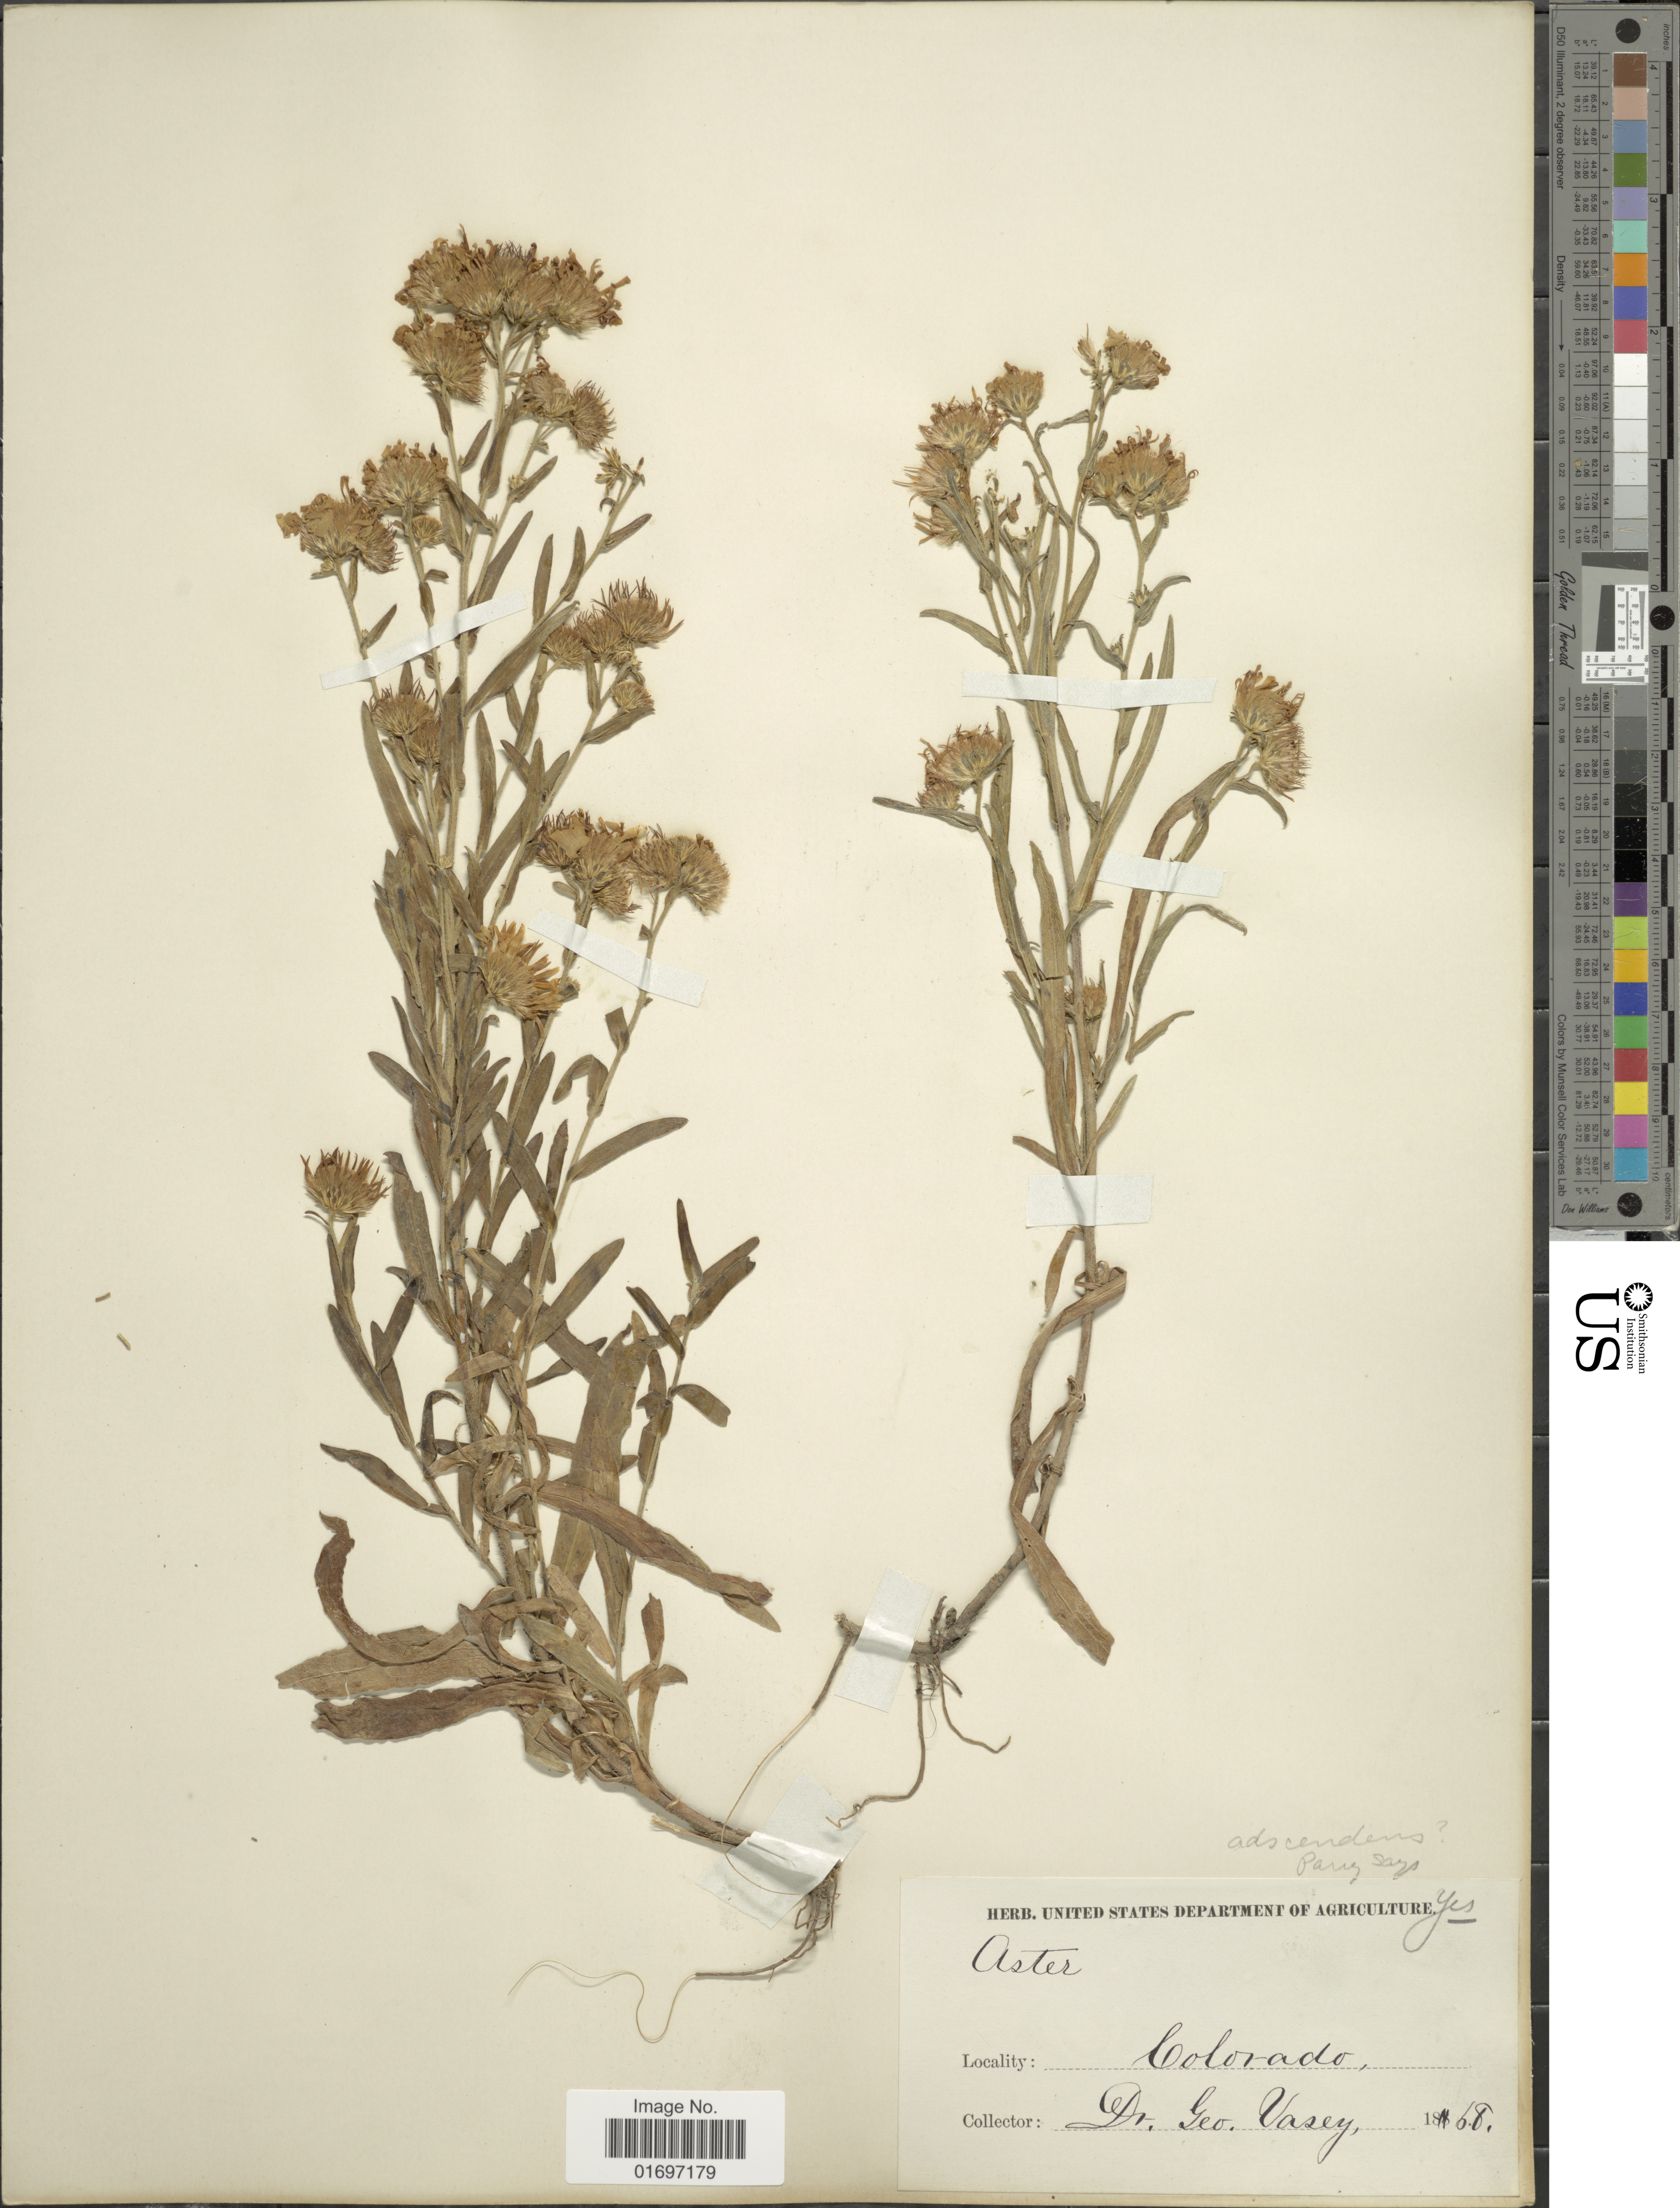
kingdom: Plantae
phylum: Tracheophyta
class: Magnoliopsida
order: Asterales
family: Asteraceae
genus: Symphyotrichum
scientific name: Symphyotrichum ascendens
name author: (Lindl.) G.L. Nesom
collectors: G. Vasey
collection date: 1868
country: United States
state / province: Colorado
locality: Colorado.